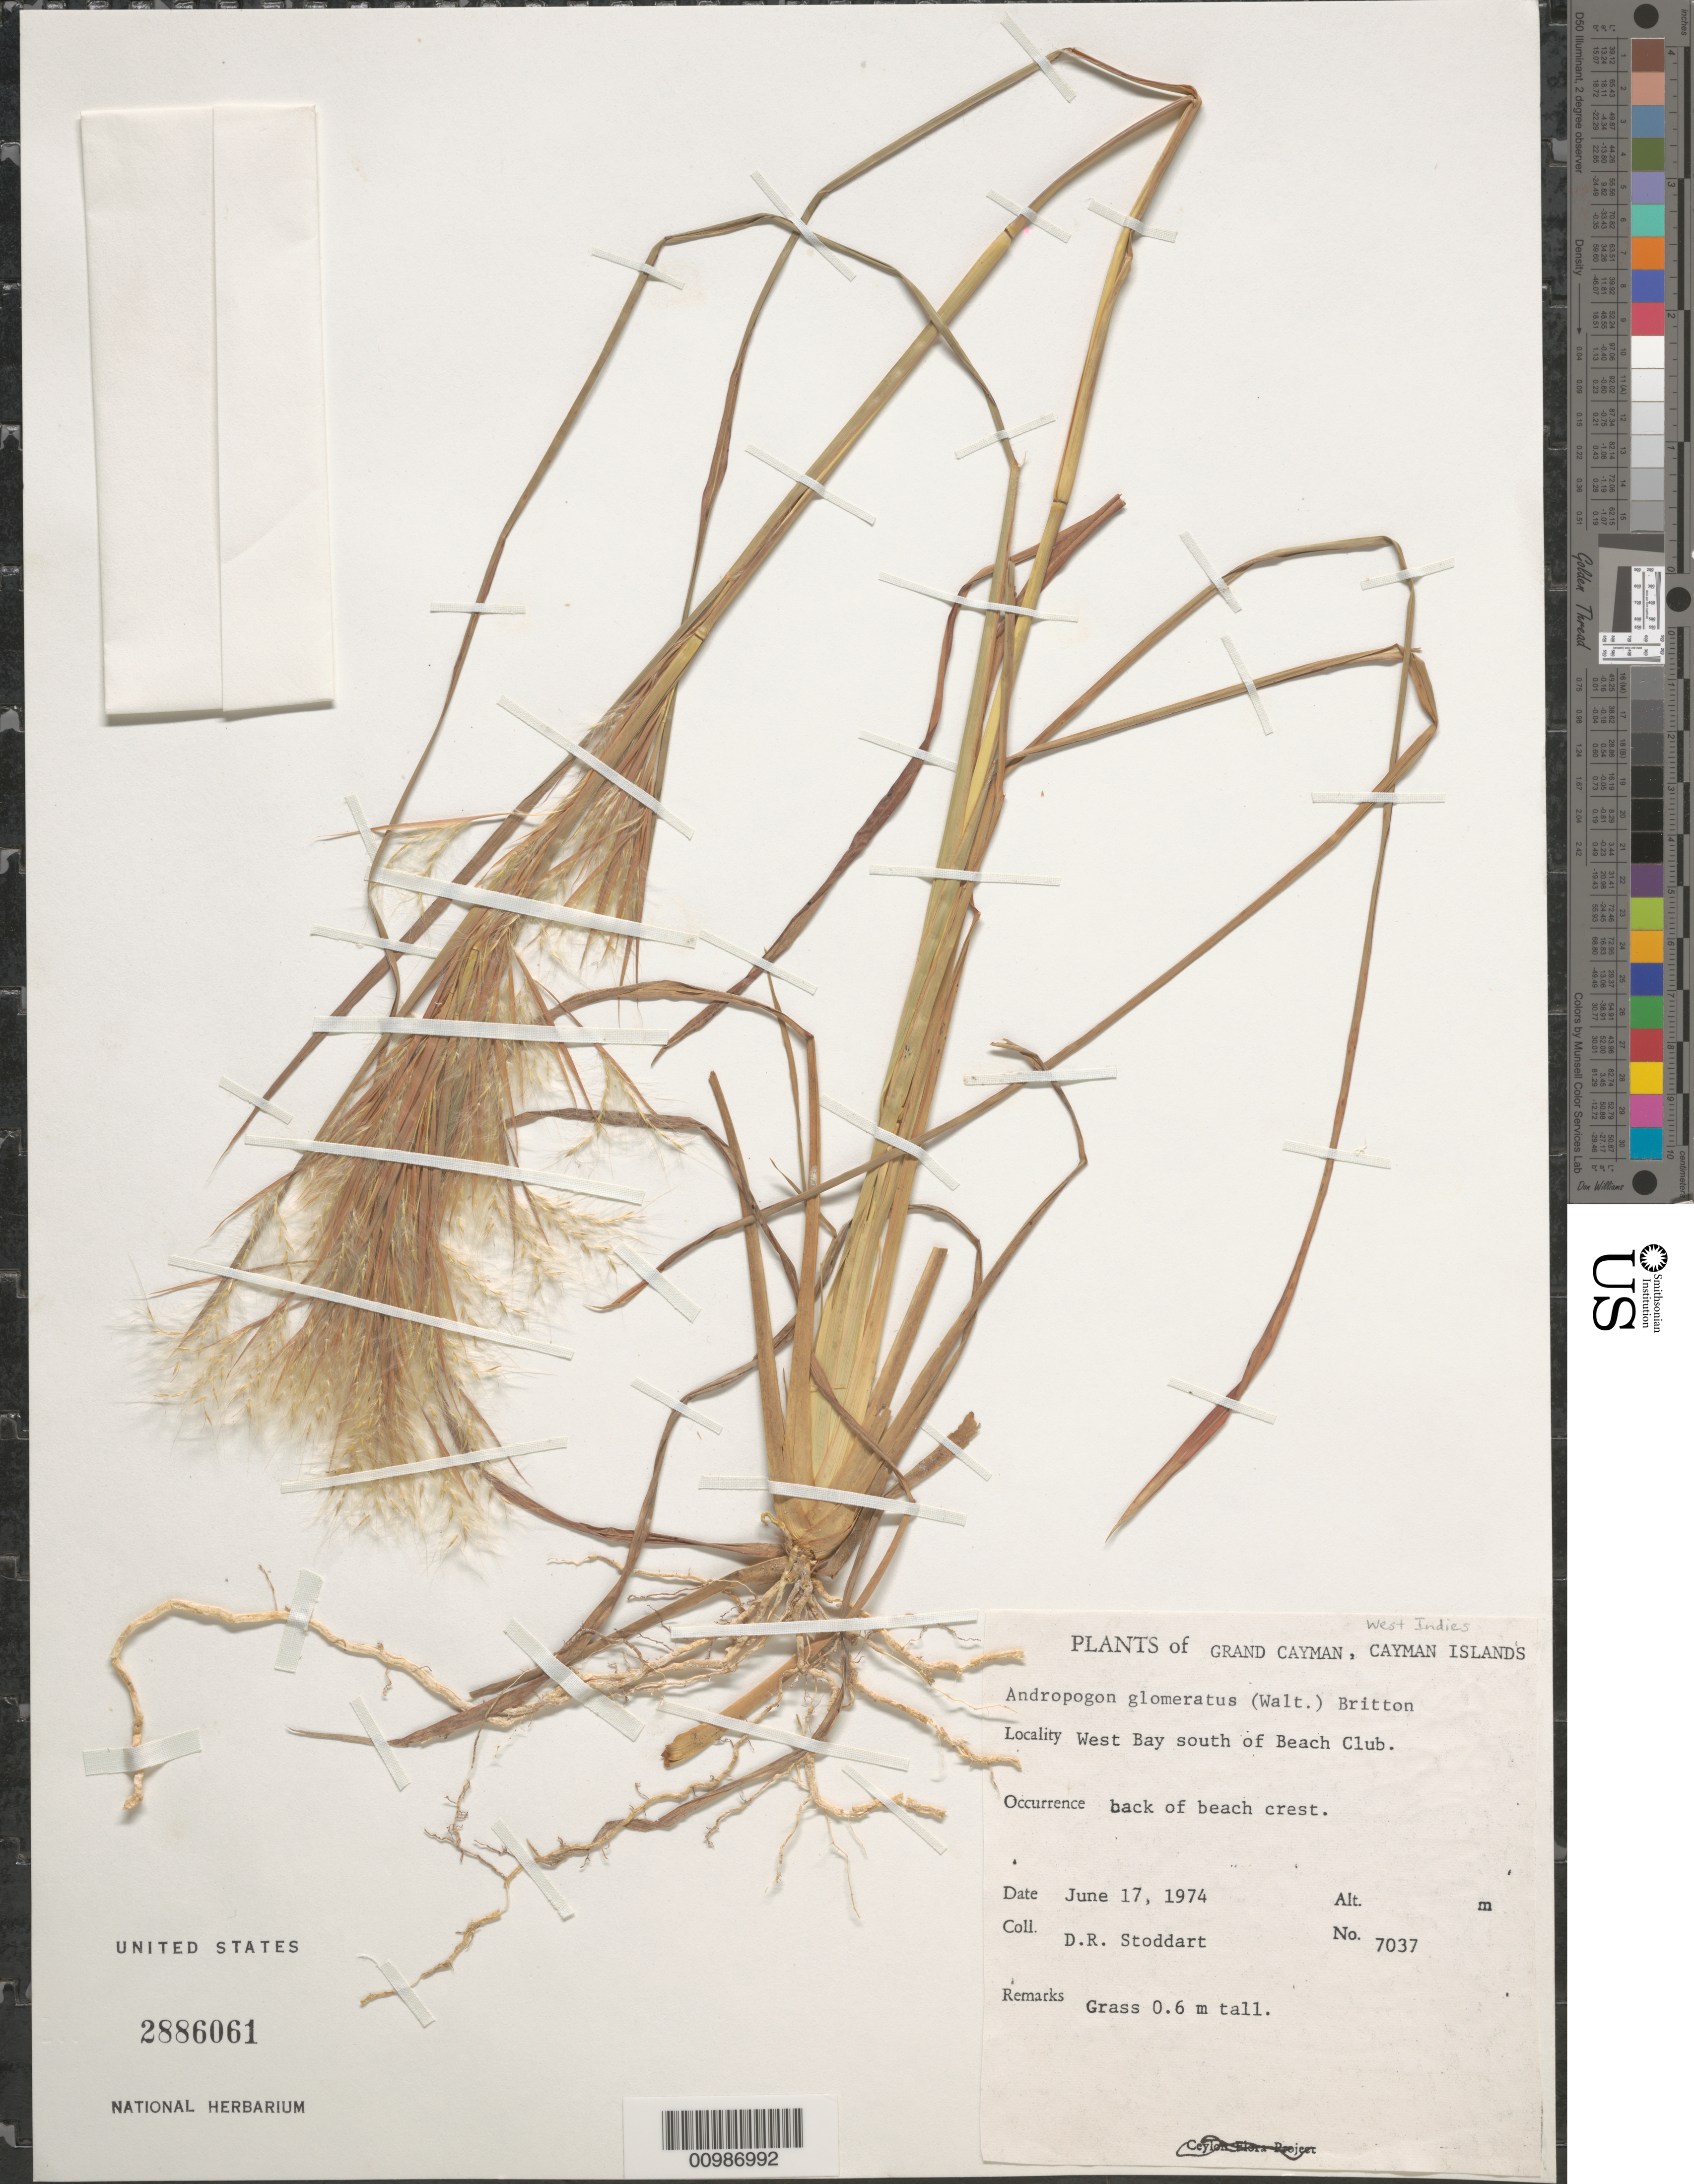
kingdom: Plantae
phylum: Tracheophyta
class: Liliopsida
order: Poales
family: Poaceae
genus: Andropogon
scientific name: Andropogon glomeratus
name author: (Walter) Britton, Stearns & Poggenb.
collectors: D. R. Stoddart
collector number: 7037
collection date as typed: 17 Jun 1974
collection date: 1974-06-17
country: Cayman Islands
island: Grand Cayman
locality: West Bay south of Beach Club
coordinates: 0 N, 0 E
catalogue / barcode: US 2886061